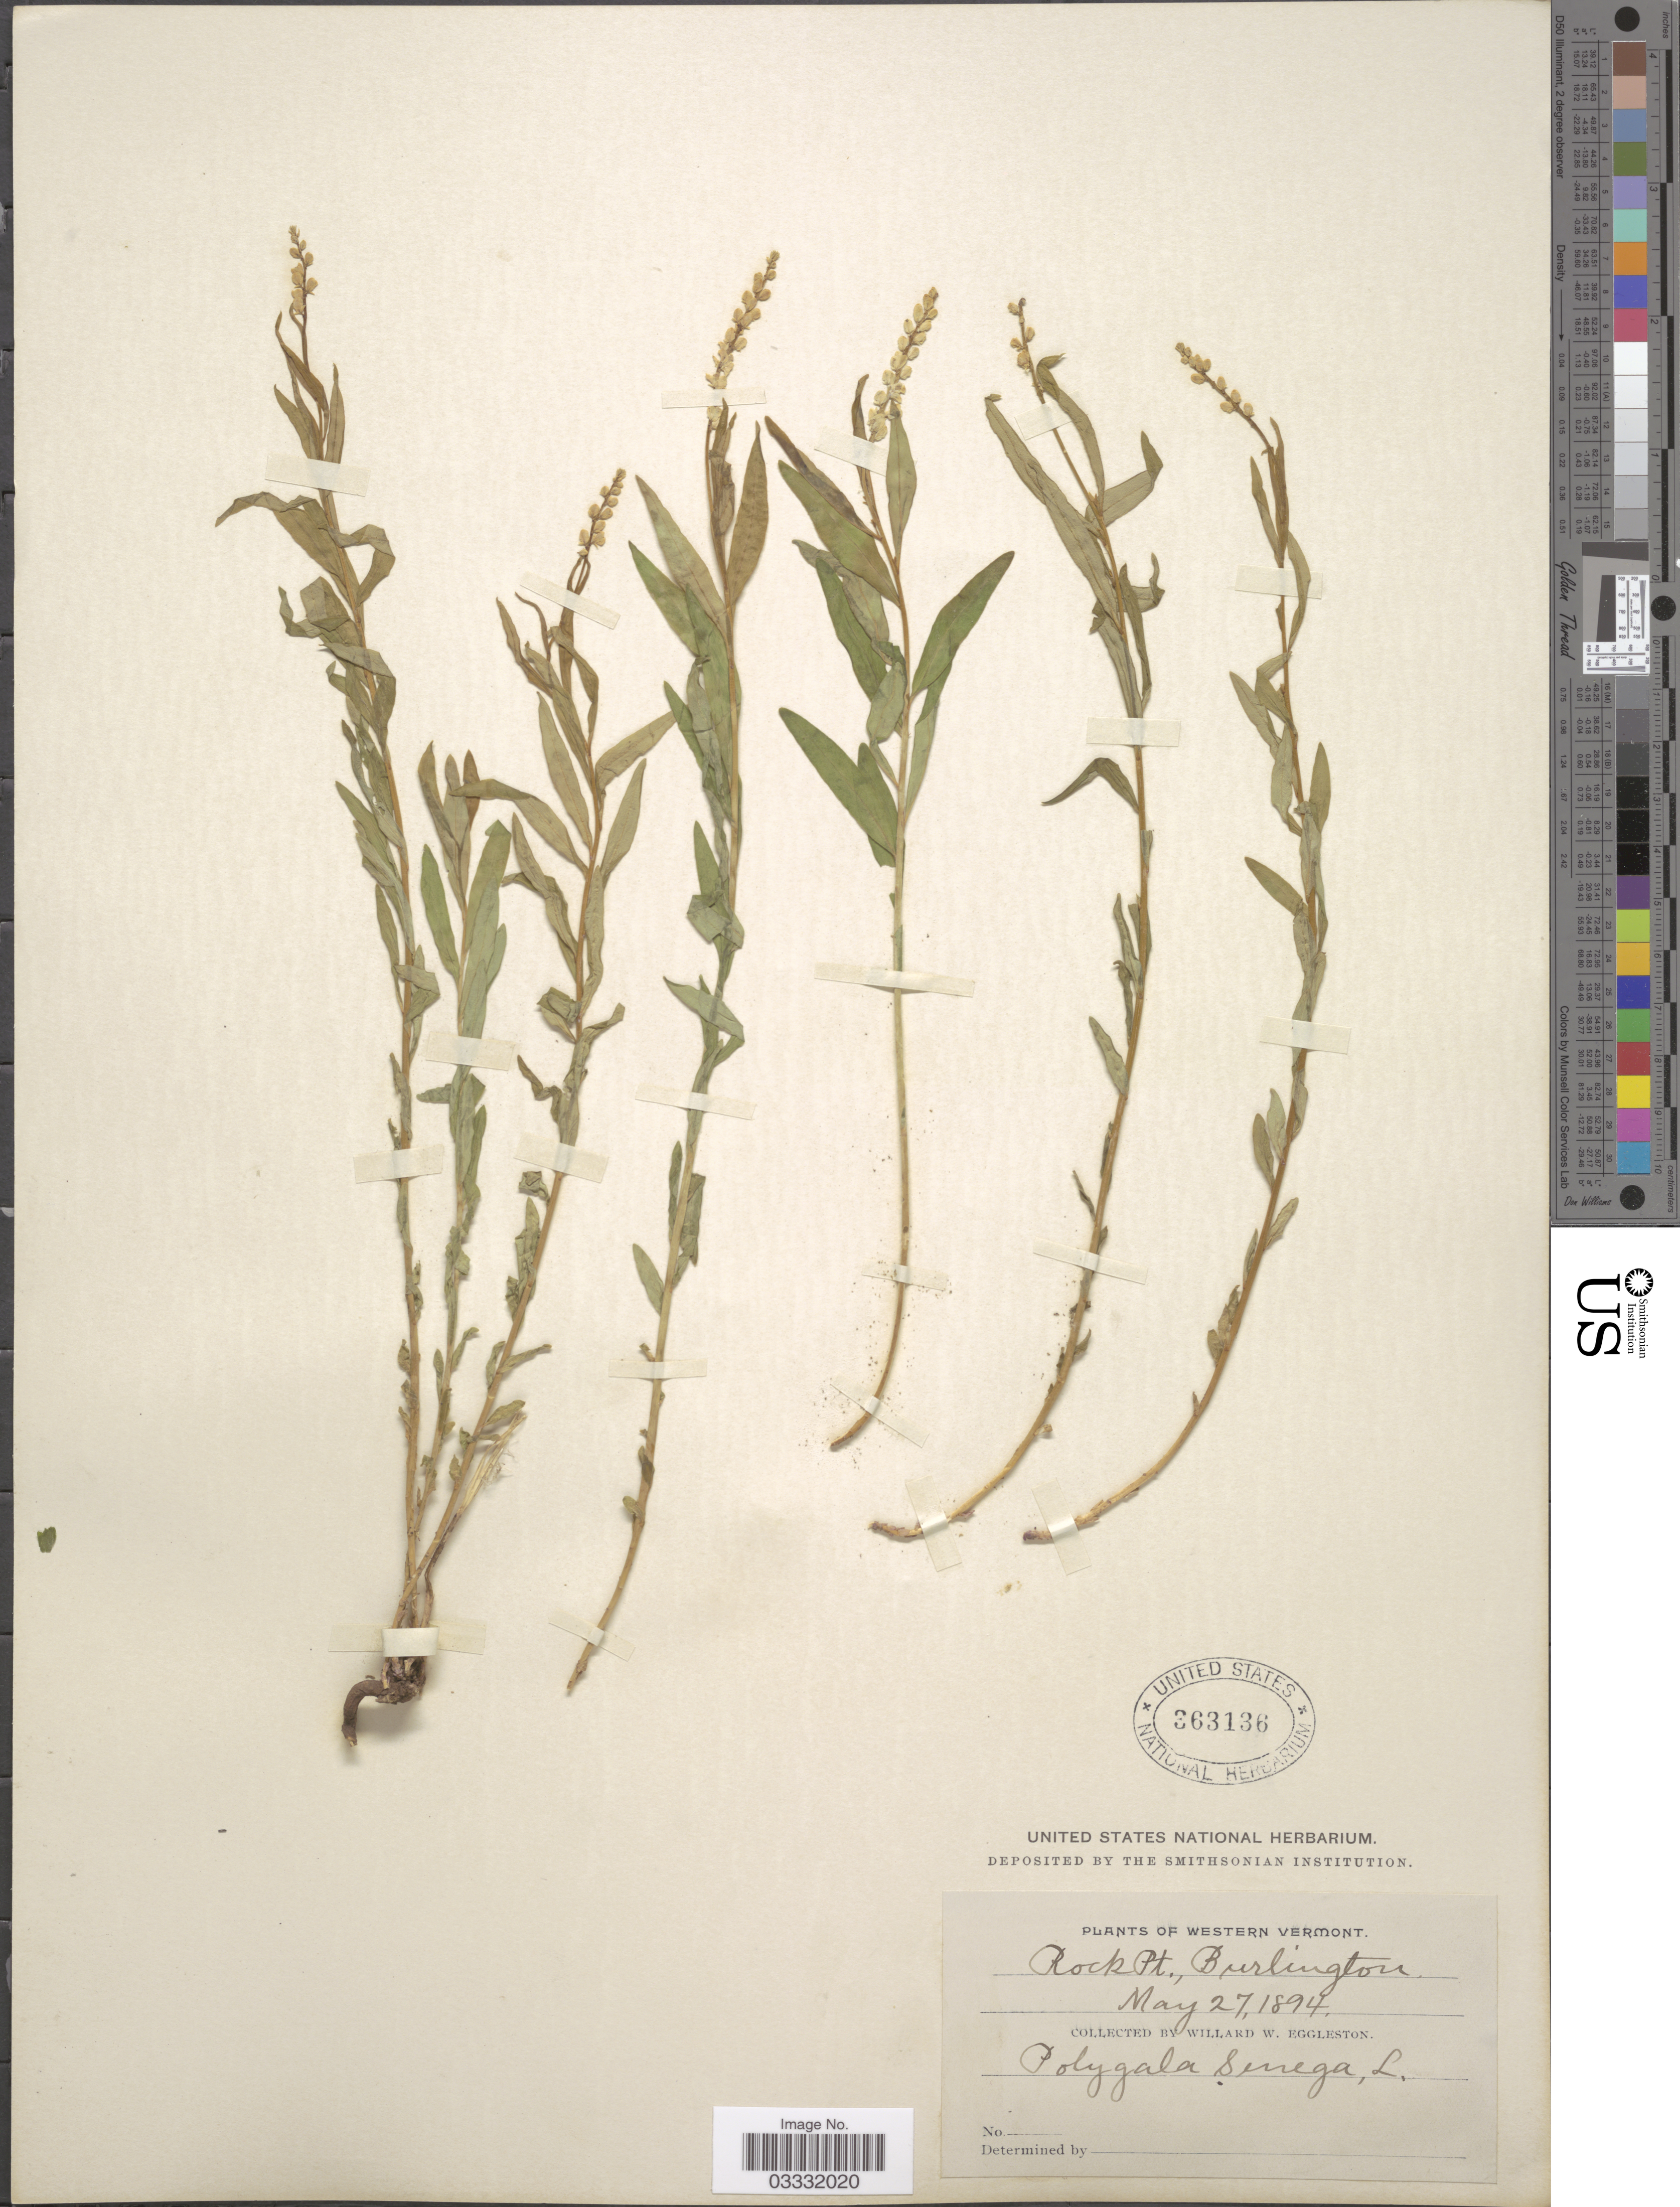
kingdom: Plantae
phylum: Tracheophyta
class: Magnoliopsida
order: Fabales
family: Polygalaceae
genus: Polygala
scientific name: Polygala senega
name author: L.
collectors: W. W. Eggleston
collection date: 1894-05-27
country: United States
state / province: Vermont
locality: Western Vermont.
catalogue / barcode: US 363136